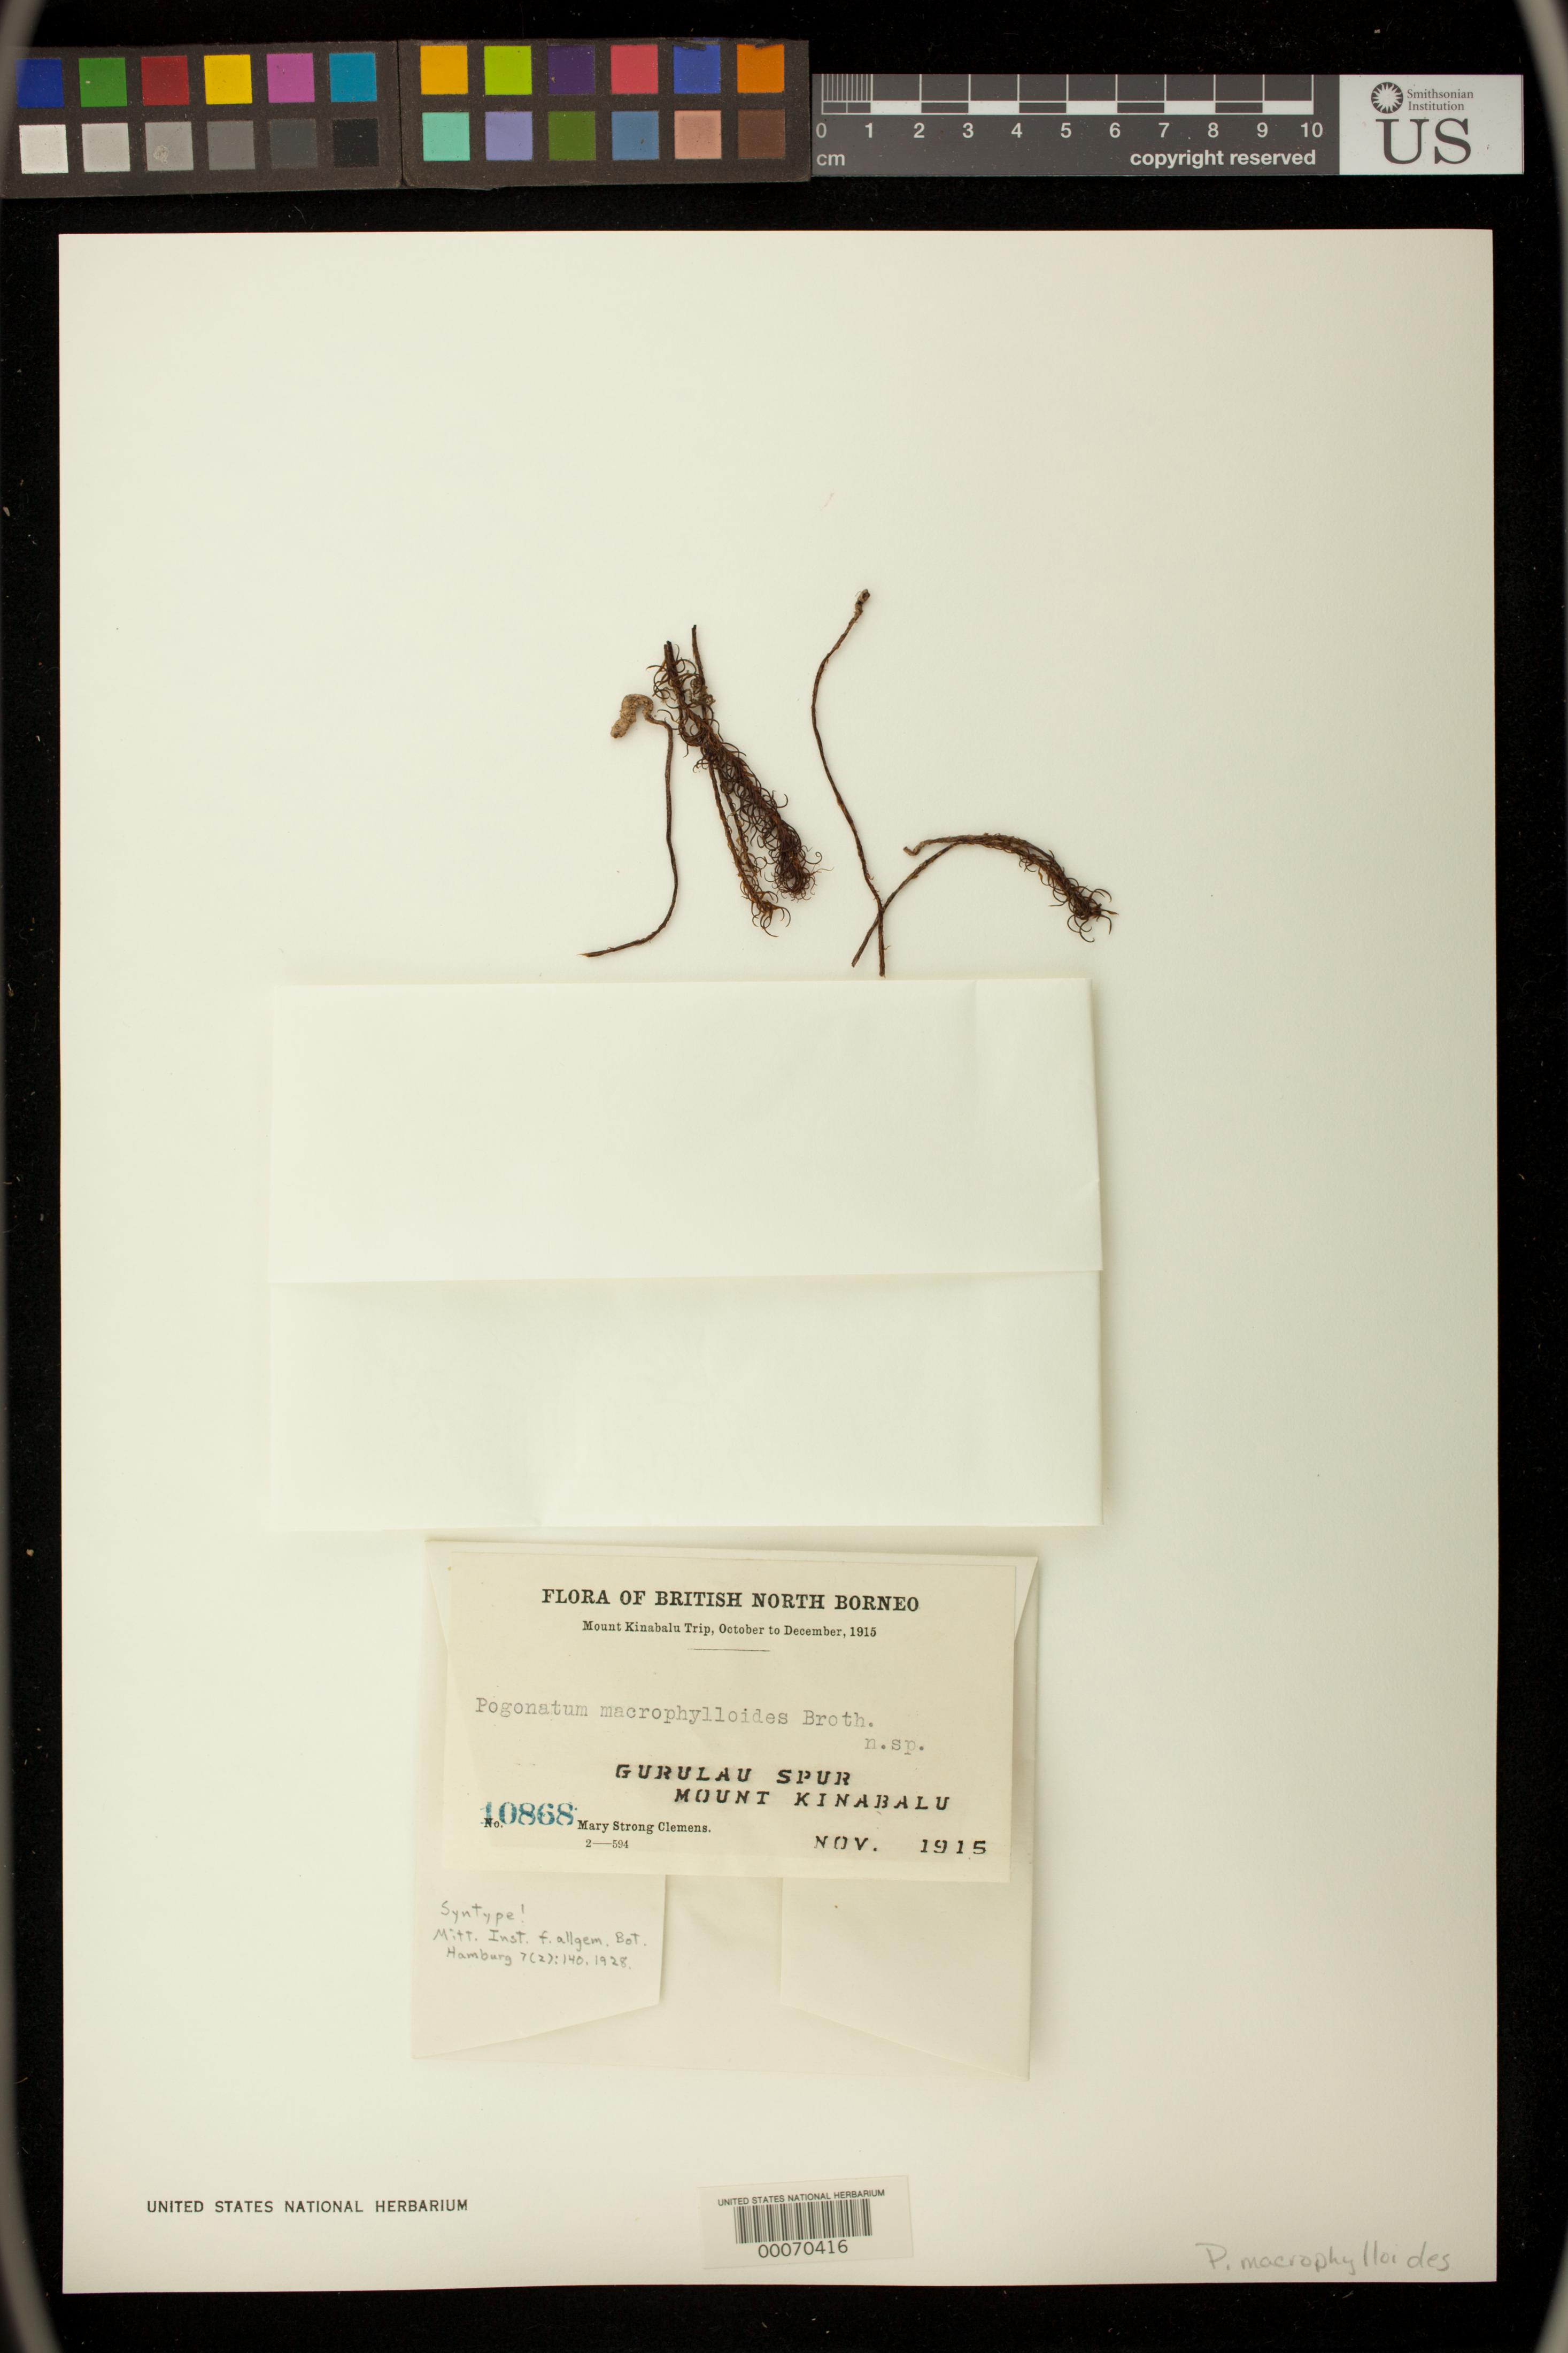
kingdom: Plantae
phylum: Bryophyta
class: Polytrichopsida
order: Polytrichales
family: Polytrichaceae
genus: Pogonatum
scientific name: Pogonatum macrophylloides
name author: Broth.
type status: Syntype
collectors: M. S. Clemens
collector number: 10868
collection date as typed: Nov 1915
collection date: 1915-11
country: Malaysia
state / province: Sabah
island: Borneo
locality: Gurulau Spur, Mt. Kinabalu.